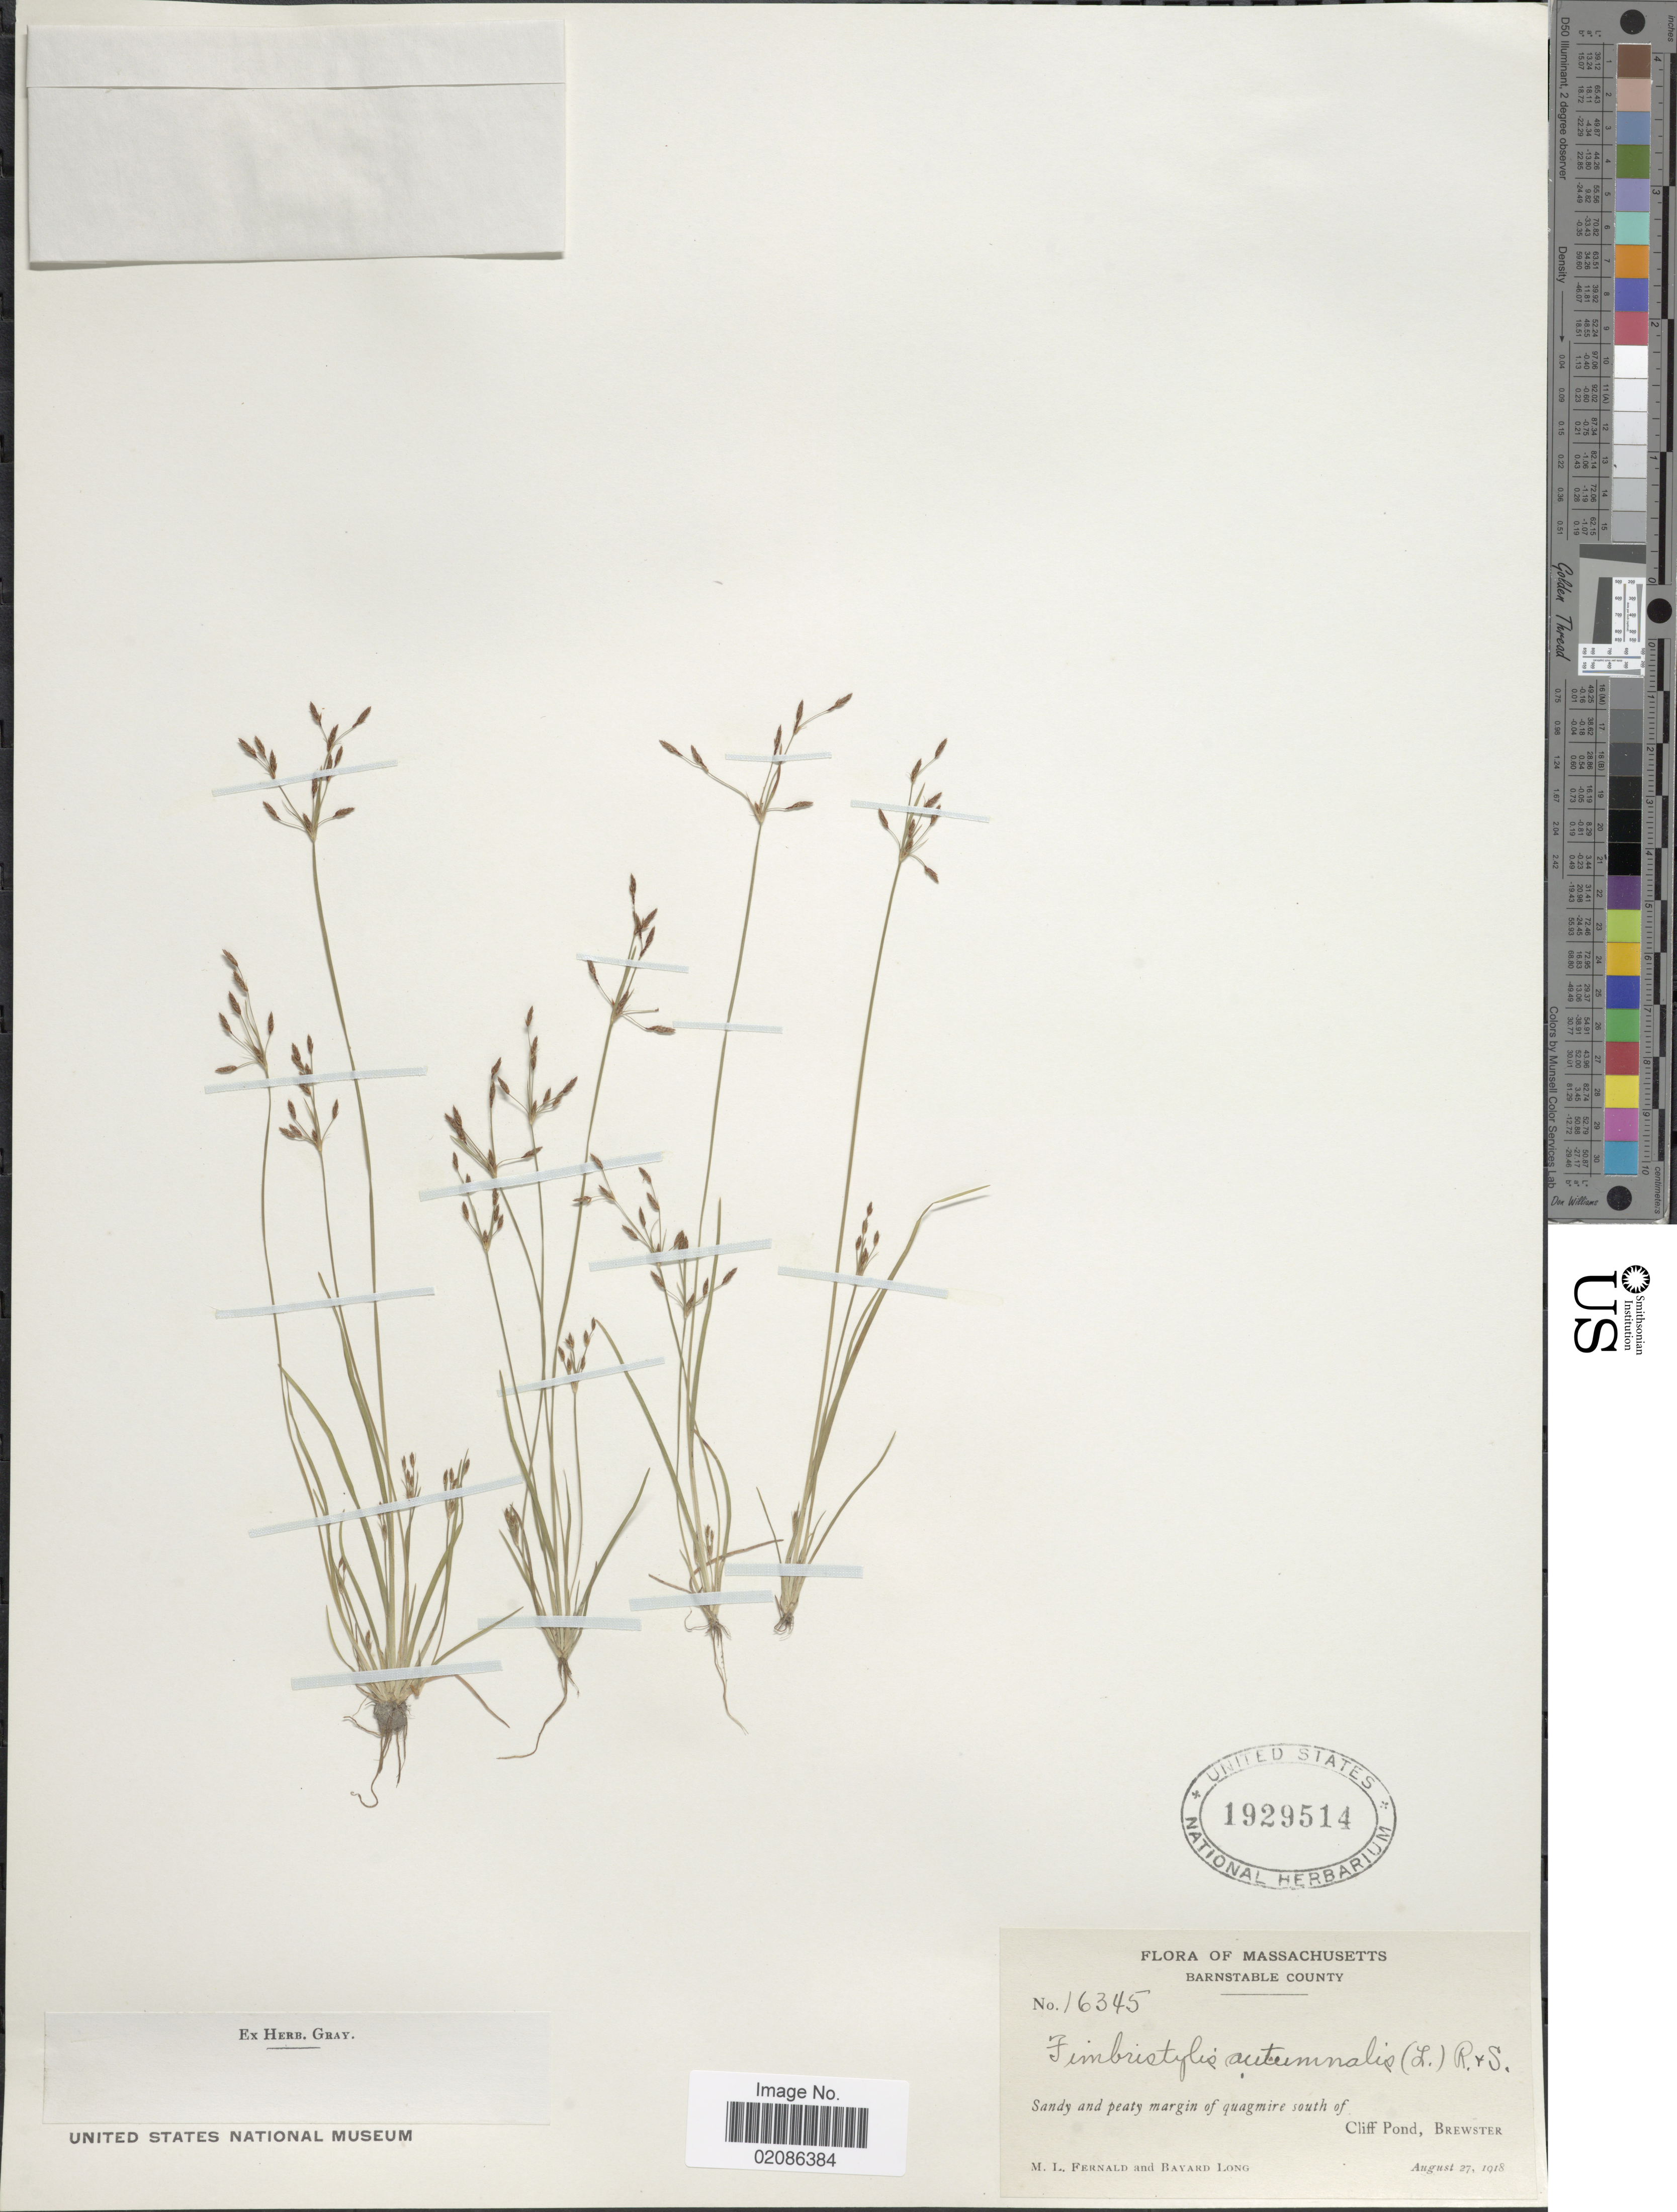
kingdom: Plantae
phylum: Tracheophyta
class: Liliopsida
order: Poales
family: Cyperaceae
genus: Fimbristylis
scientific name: Fimbristylis autumnalis (L.) Roem. & Schult.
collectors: M. L. Fernald & B. Long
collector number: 16345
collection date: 1918-08-27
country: United States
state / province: Massachusetts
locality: Barnstable County, Sandy and peaty margin of Quagmire south of Cliff Pond, Brewster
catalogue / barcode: US 1929514